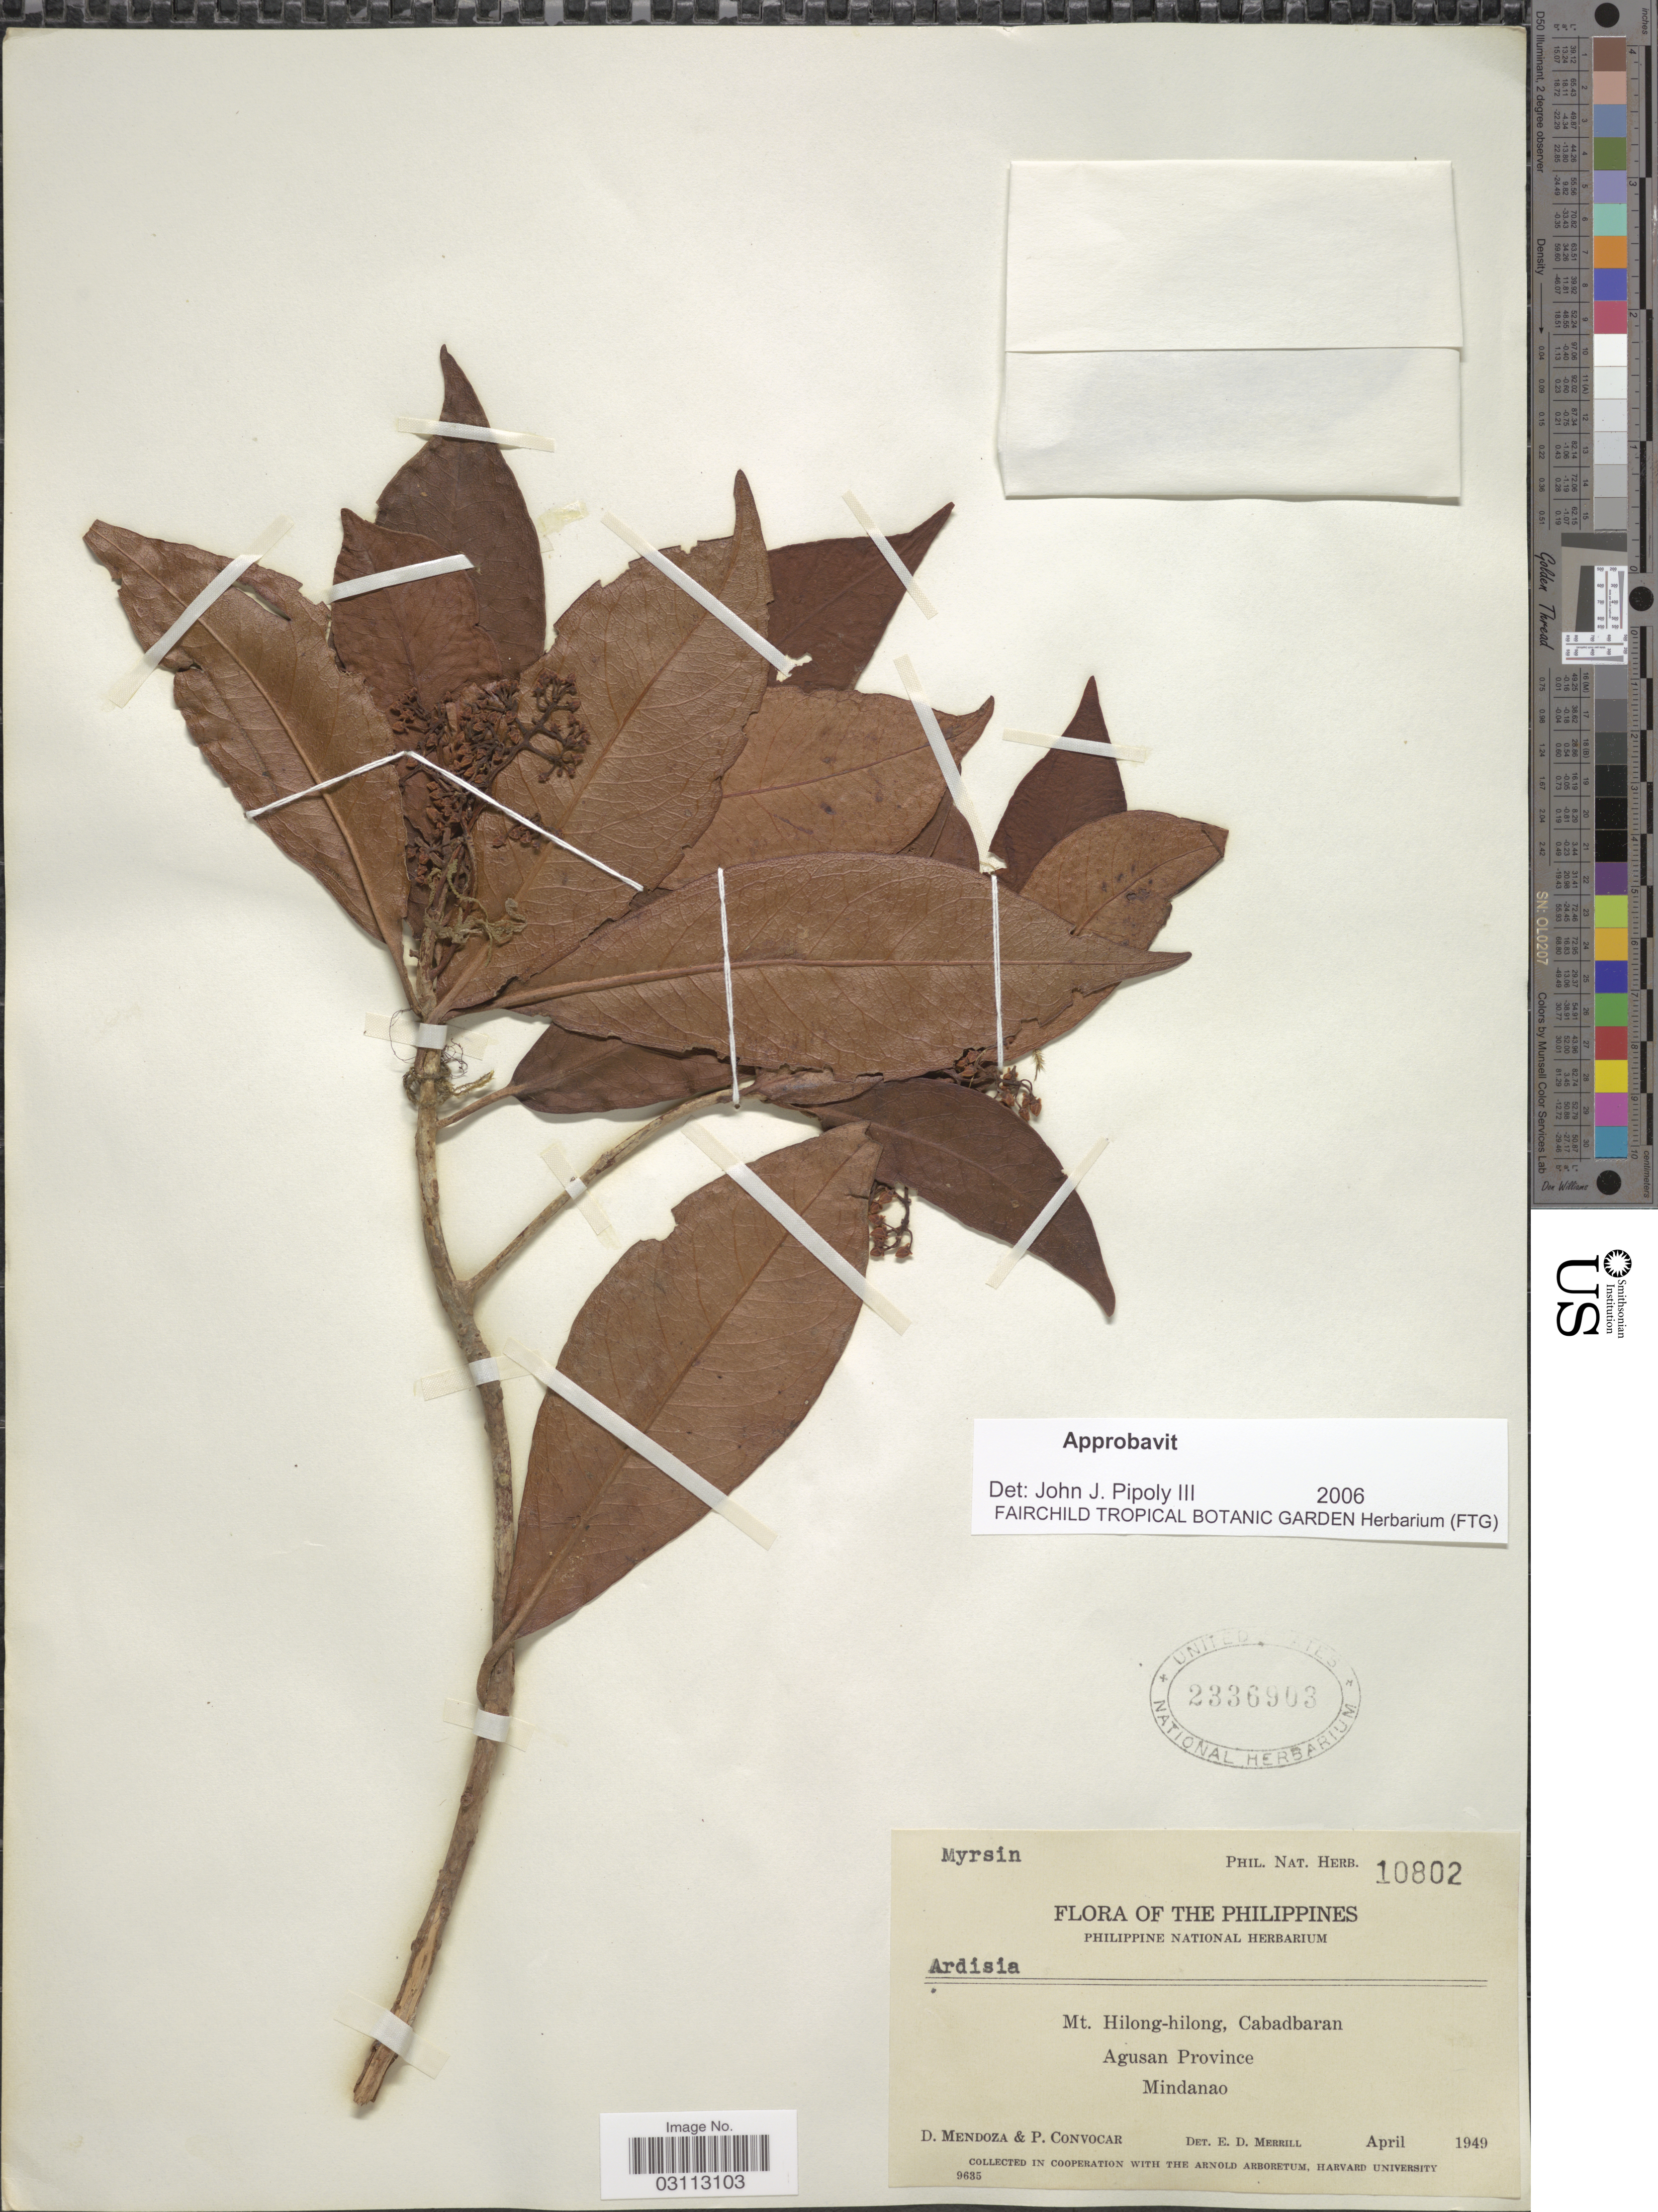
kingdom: Plantae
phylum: Tracheophyta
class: Magnoliopsida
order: Ericales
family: Primulaceae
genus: Ardisia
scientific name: Ardisia sp.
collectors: D. Mendoza & P. Convocar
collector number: Phil. Nat. Herb. 10802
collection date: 1949-04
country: Philippines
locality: Mt. Hilong-hilong, Cabadbaran. Agusan Province. Mindanao.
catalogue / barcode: US 2336903